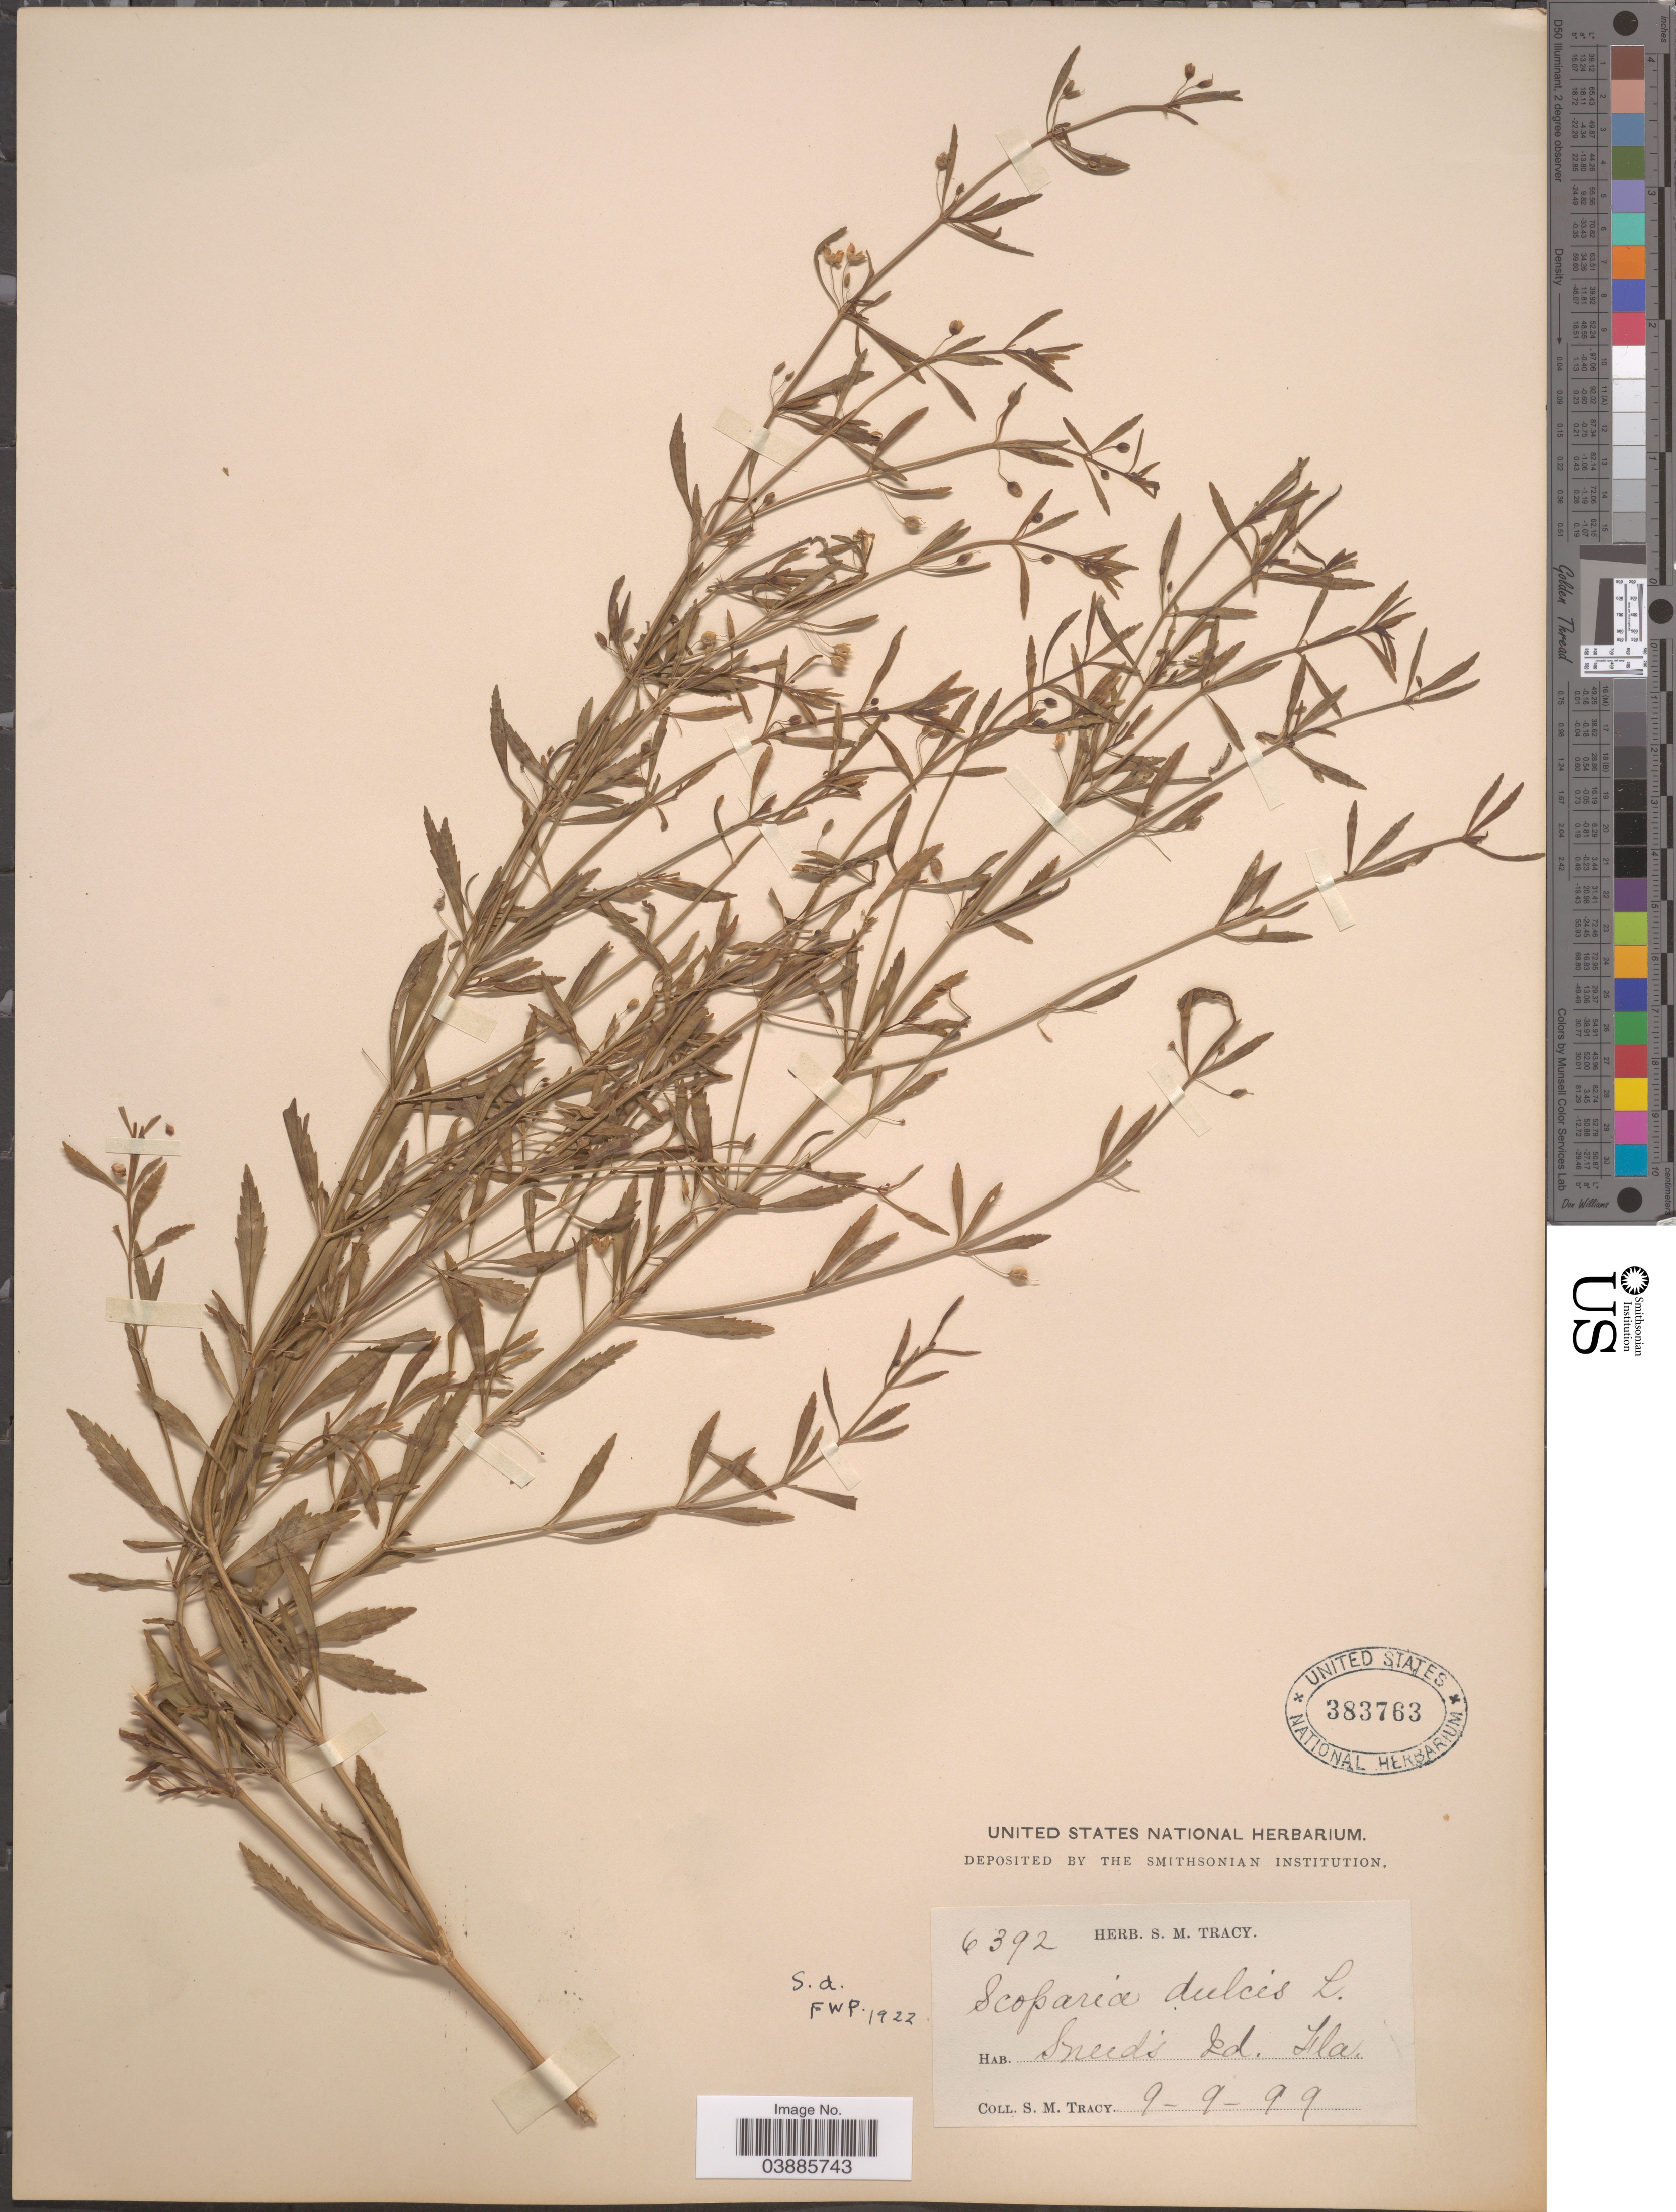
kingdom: Plantae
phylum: Tracheophyta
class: Magnoliopsida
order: Lamiales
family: Plantaginaceae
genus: Scoparia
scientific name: Scoparia dulcis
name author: L.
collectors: S. M. Tracy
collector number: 6392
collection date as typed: Transcribed d/m/y: 9/9/99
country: United States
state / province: Florida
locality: Sneed's Id.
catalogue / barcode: US 383763